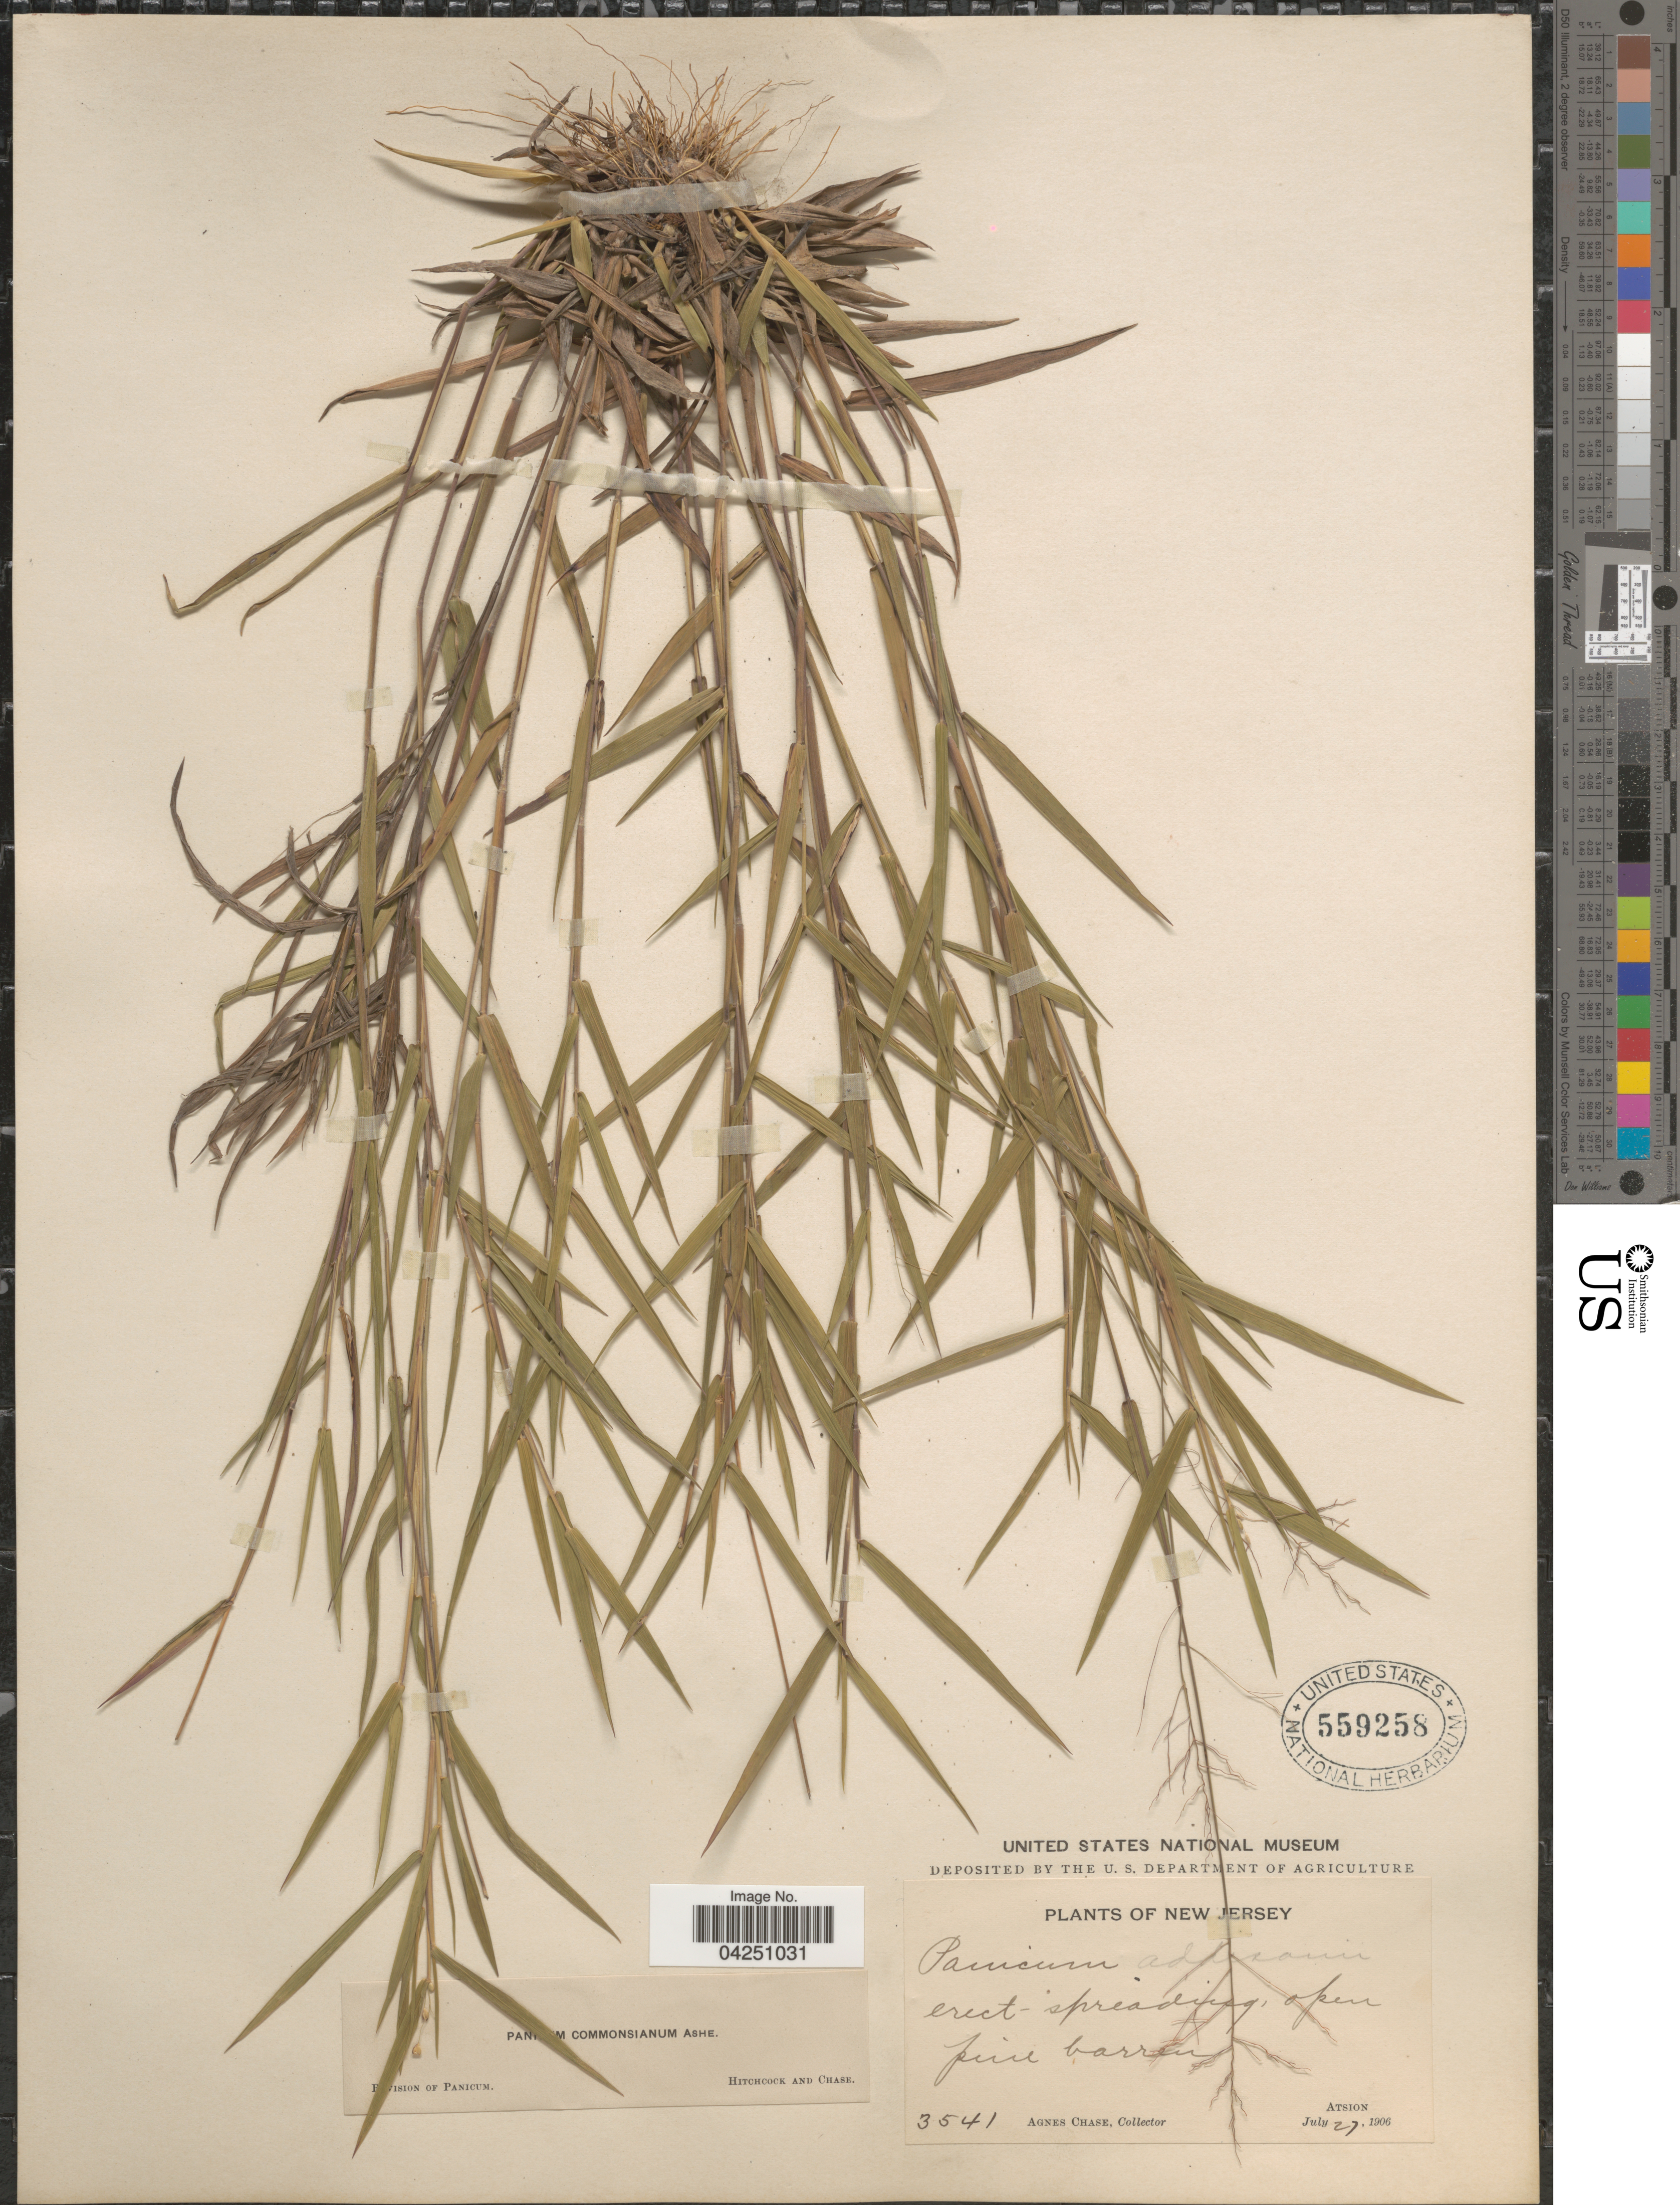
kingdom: Plantae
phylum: Tracheophyta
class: Liliopsida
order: Poales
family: Poaceae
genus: Dichanthelium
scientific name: Dichanthelium acuminatum var. acuminatum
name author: (Sw.) Gould & C.A. Clark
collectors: A. Chase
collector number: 3541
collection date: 1906-07-27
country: United States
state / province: New Jersey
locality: Atsion.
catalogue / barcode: US 559258